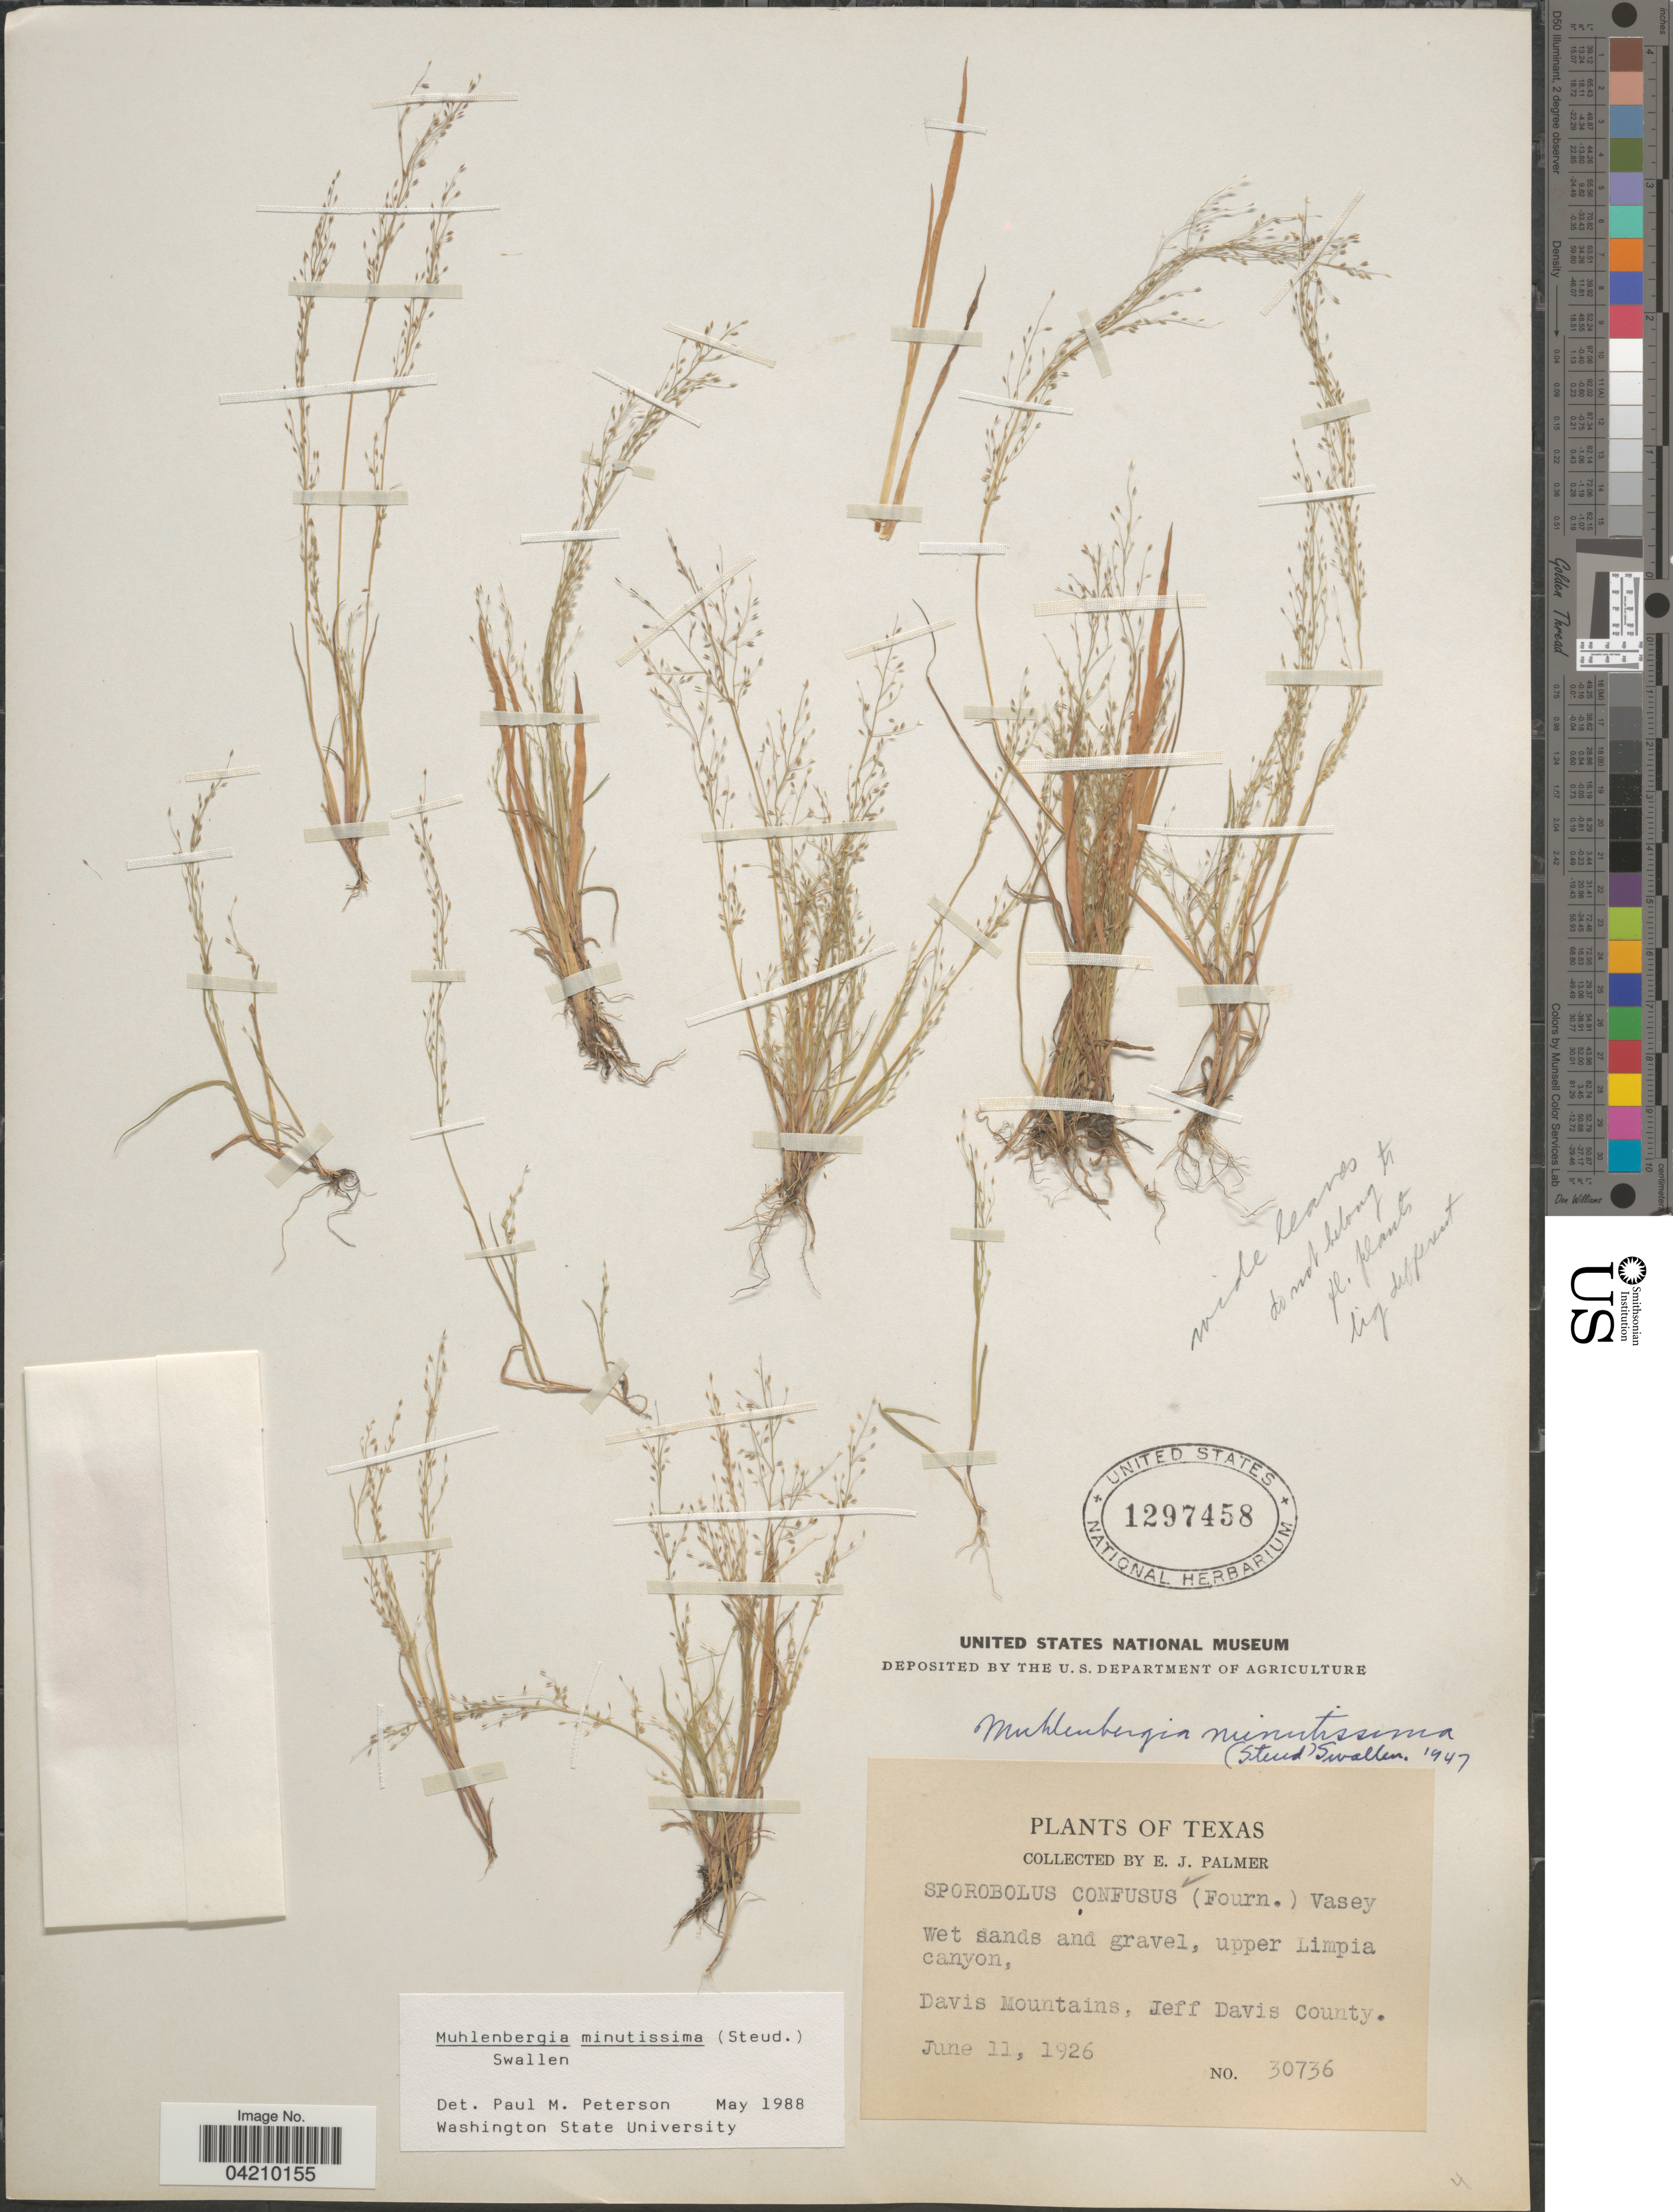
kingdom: Plantae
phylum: Tracheophyta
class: Liliopsida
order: Poales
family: Poaceae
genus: Muhlenbergia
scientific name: Muhlenbergia minutissima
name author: (Steud.) Swallen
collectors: E. J. Palmer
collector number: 30736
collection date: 1926-06-11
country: United States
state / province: Texas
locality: Upper Limpia canyon, Davis Mountains, Jeff Davis County.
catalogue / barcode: US 1297458